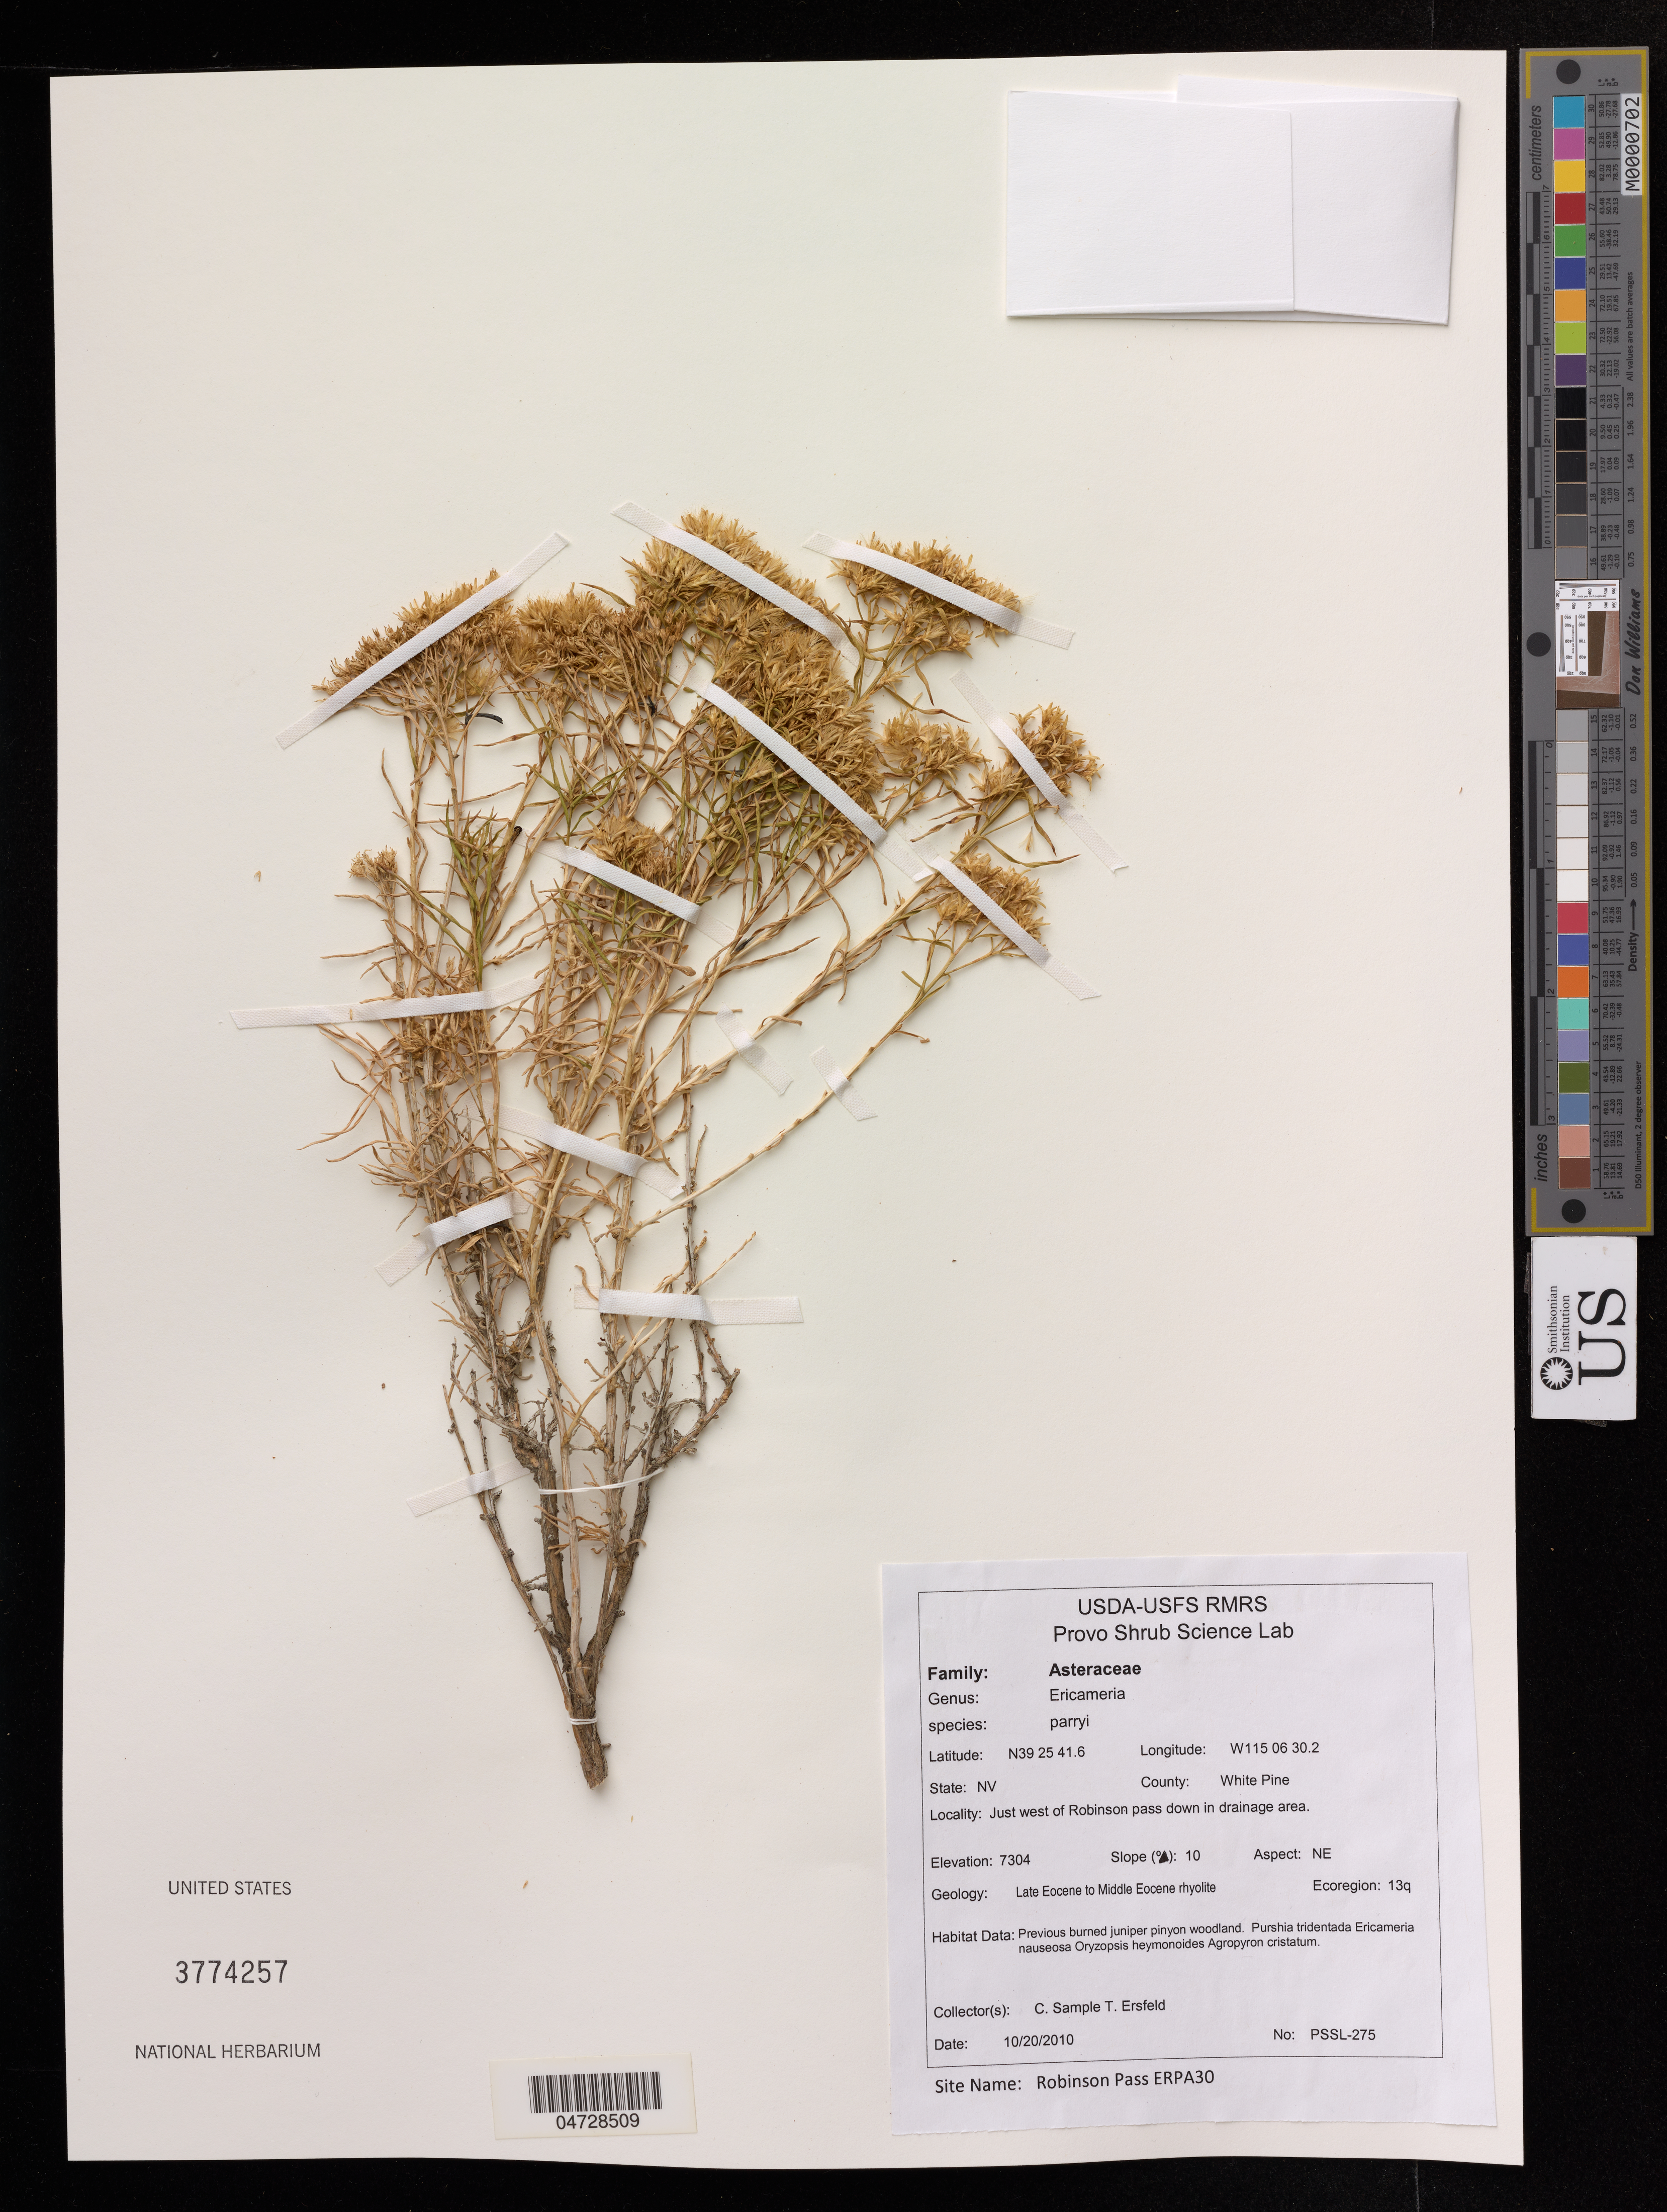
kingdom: Plantae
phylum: Tracheophyta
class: Magnoliopsida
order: Asterales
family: Asteraceae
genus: Ericameria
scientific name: Ericameria parryi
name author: (A. Gray) G.L. Nesom & G.I. Baird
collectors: C. Sample & T. Ersfeld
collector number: PSSL-275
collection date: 2010-10-20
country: United States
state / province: Nevada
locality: White Pine, Just west of Robinson pass down in drainage area.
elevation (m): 2226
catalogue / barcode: US 3774257